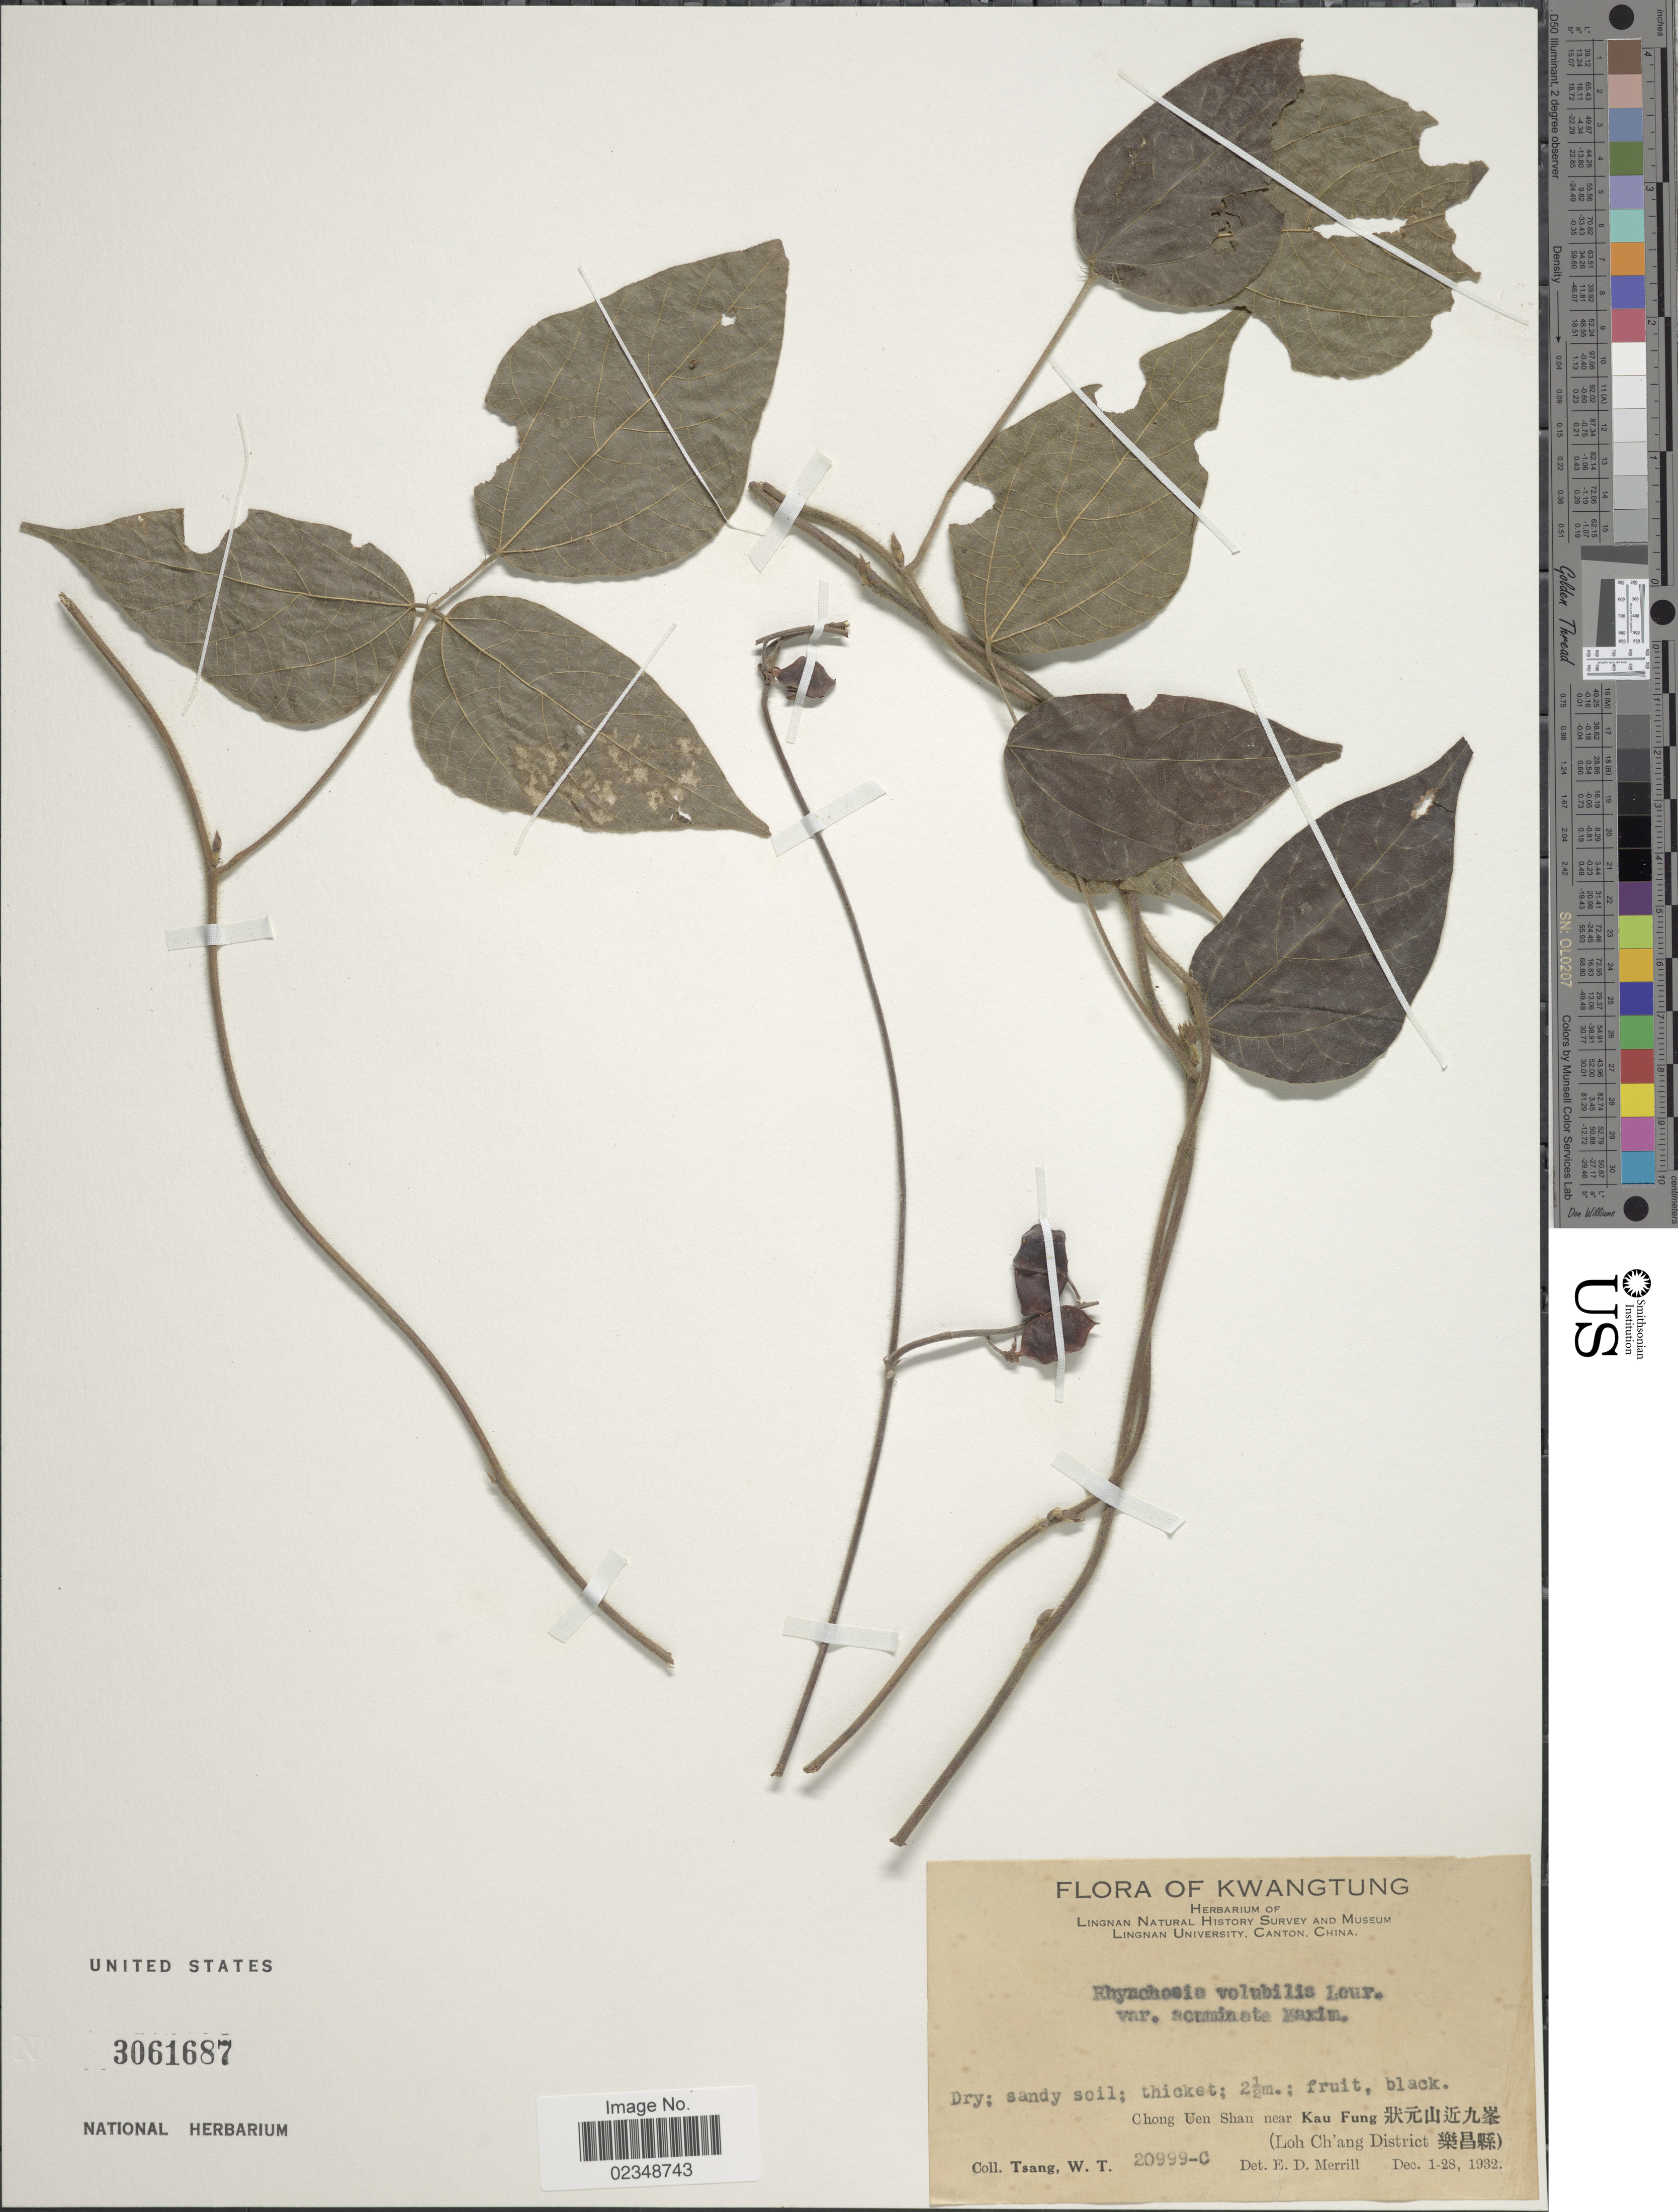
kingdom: Plantae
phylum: Tracheophyta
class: Magnoliopsida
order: Fabales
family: Fabaceae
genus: Rhynchosia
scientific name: Rhynchosia volubilis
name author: (Michx.) Wood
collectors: W. T. Tsang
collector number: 20999-C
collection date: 1932-12-01/1932-12-28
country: China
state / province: Guangdong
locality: Kwangtung, Chong Uen Shan near Kau Fung (Loh Ch'ang District)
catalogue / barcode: US 3061687